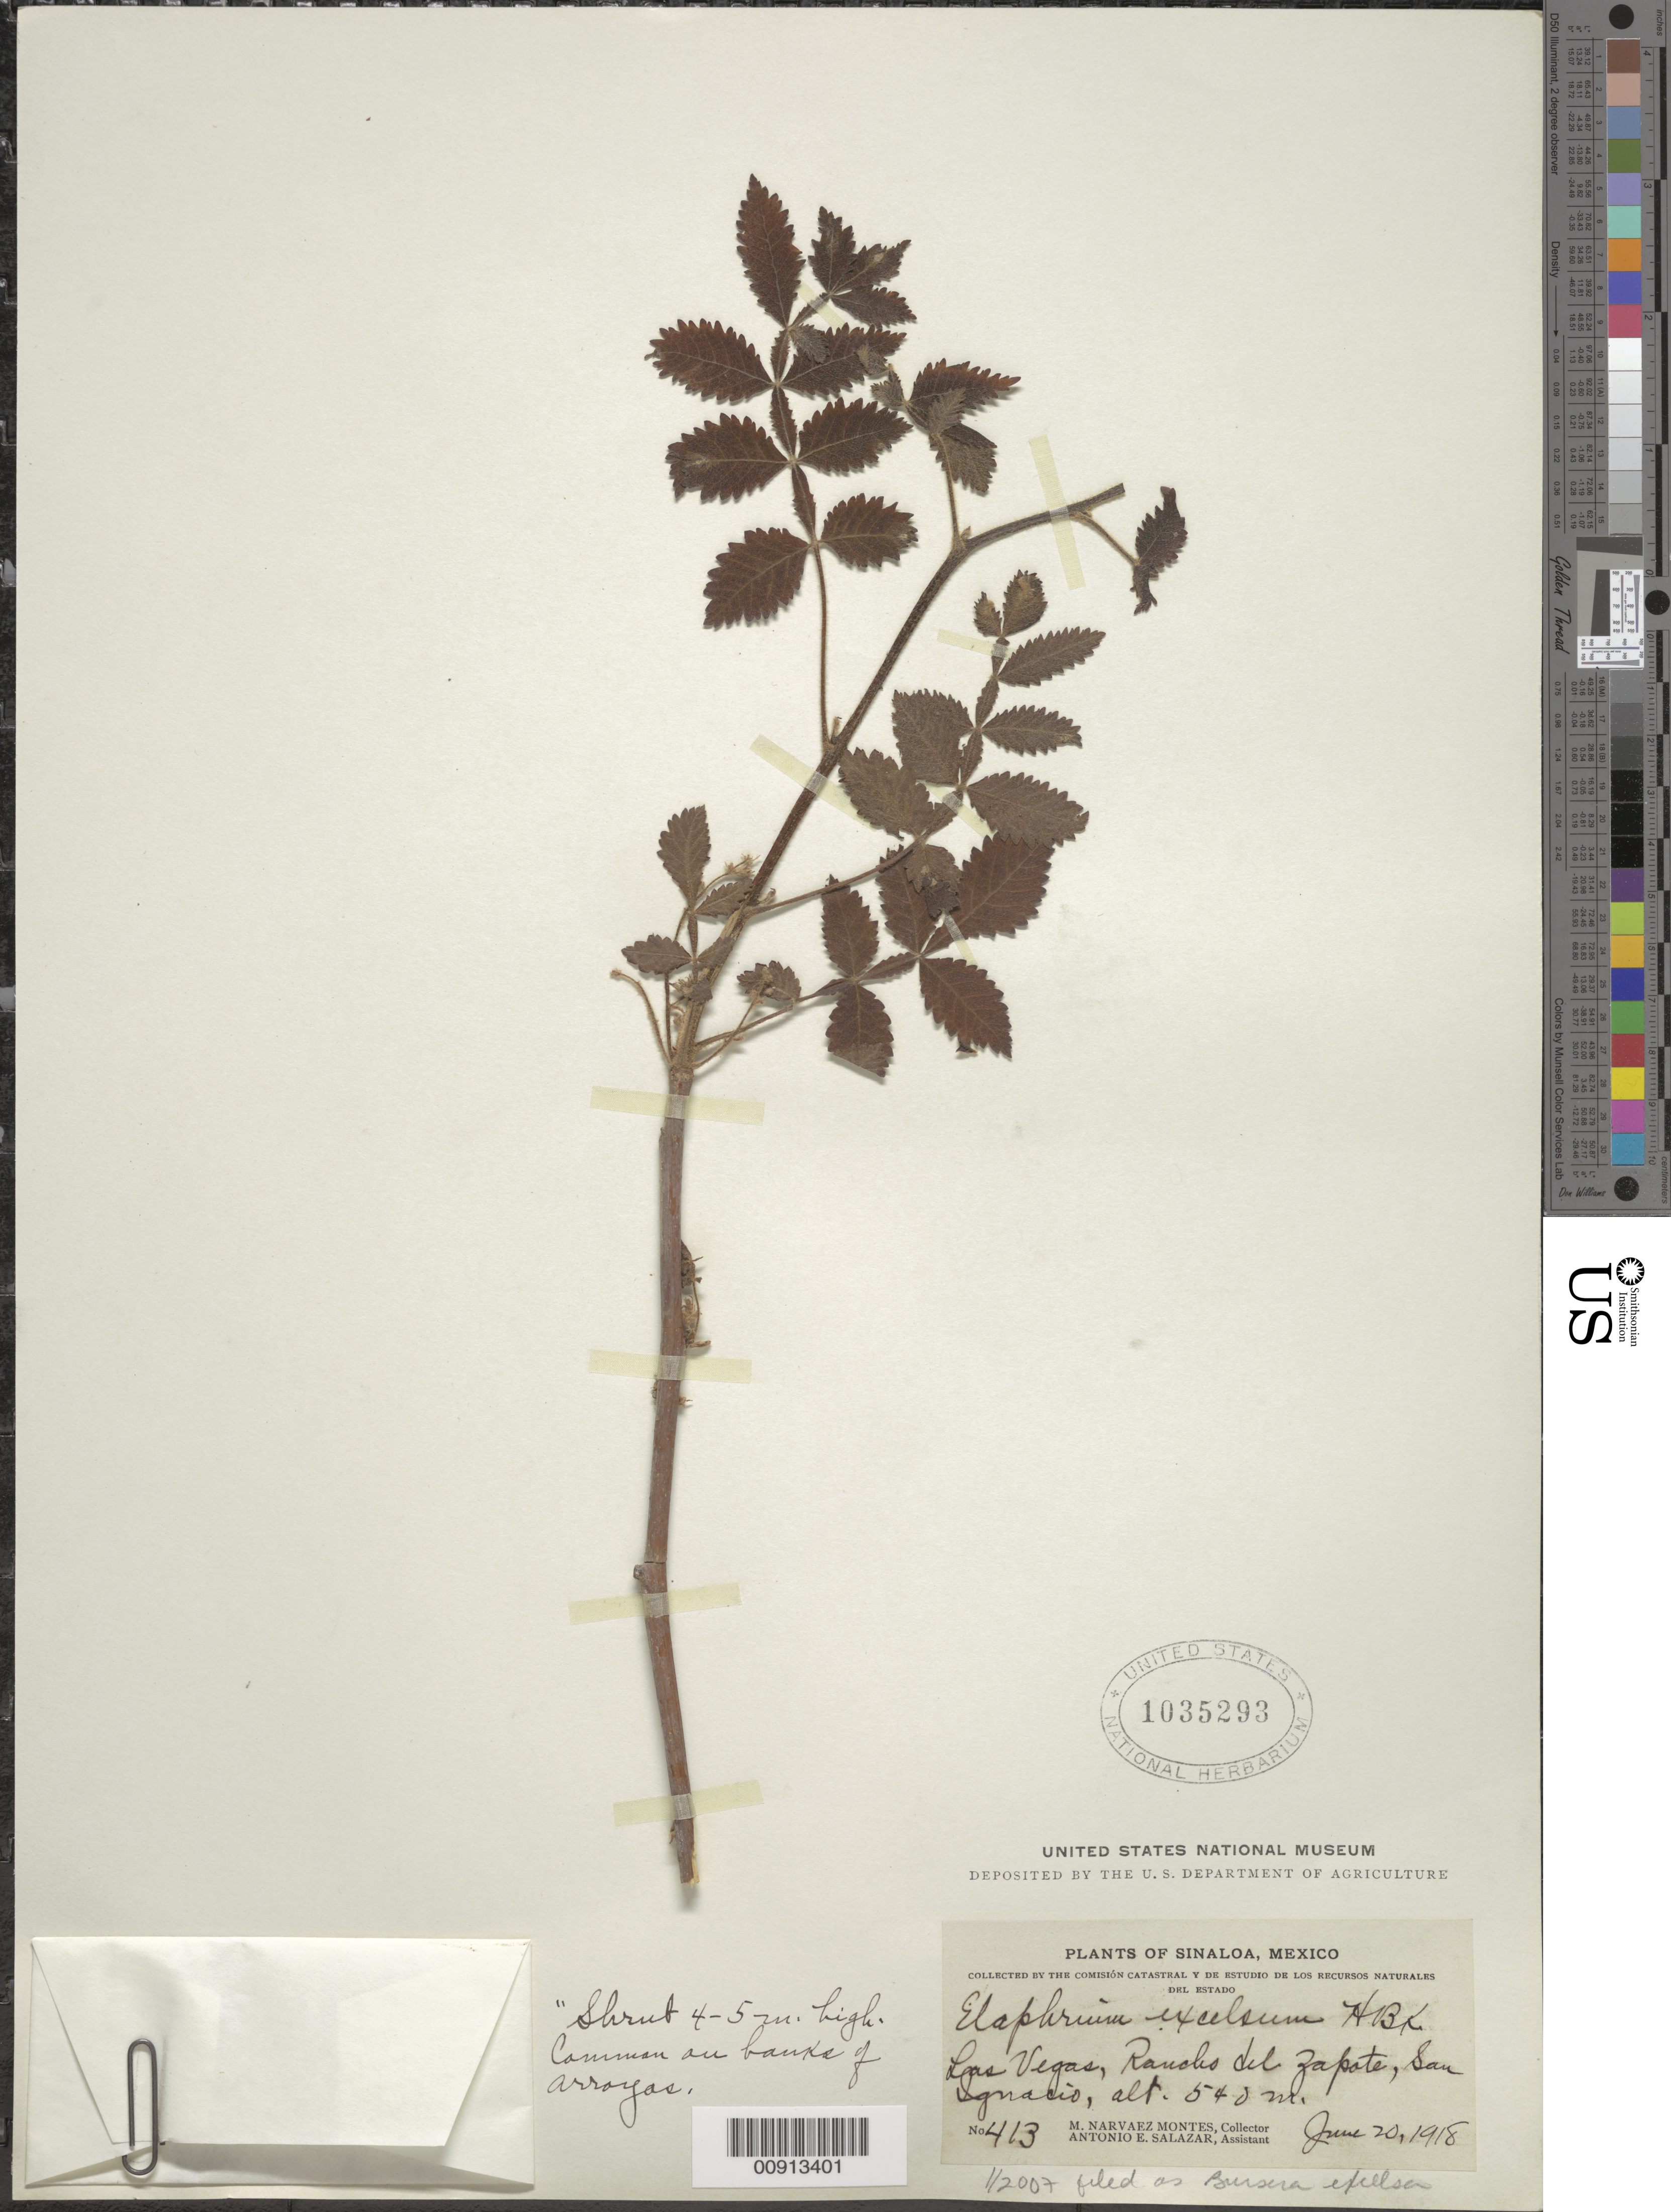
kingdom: Plantae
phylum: Tracheophyta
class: Magnoliopsida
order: Sapindales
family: Burseraceae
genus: Bursera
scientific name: Bursera excelsa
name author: (Kunth) Engl.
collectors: M. Narvaez-Montes & A. E. Salazar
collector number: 413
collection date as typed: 20 Jun 1918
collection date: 1918-06-20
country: Mexico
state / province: Sinaloa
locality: Sinaloa: Las Vegas, Rancho del Zapote, San Ignacio.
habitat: Common on banks of arroyos.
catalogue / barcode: US 1035293